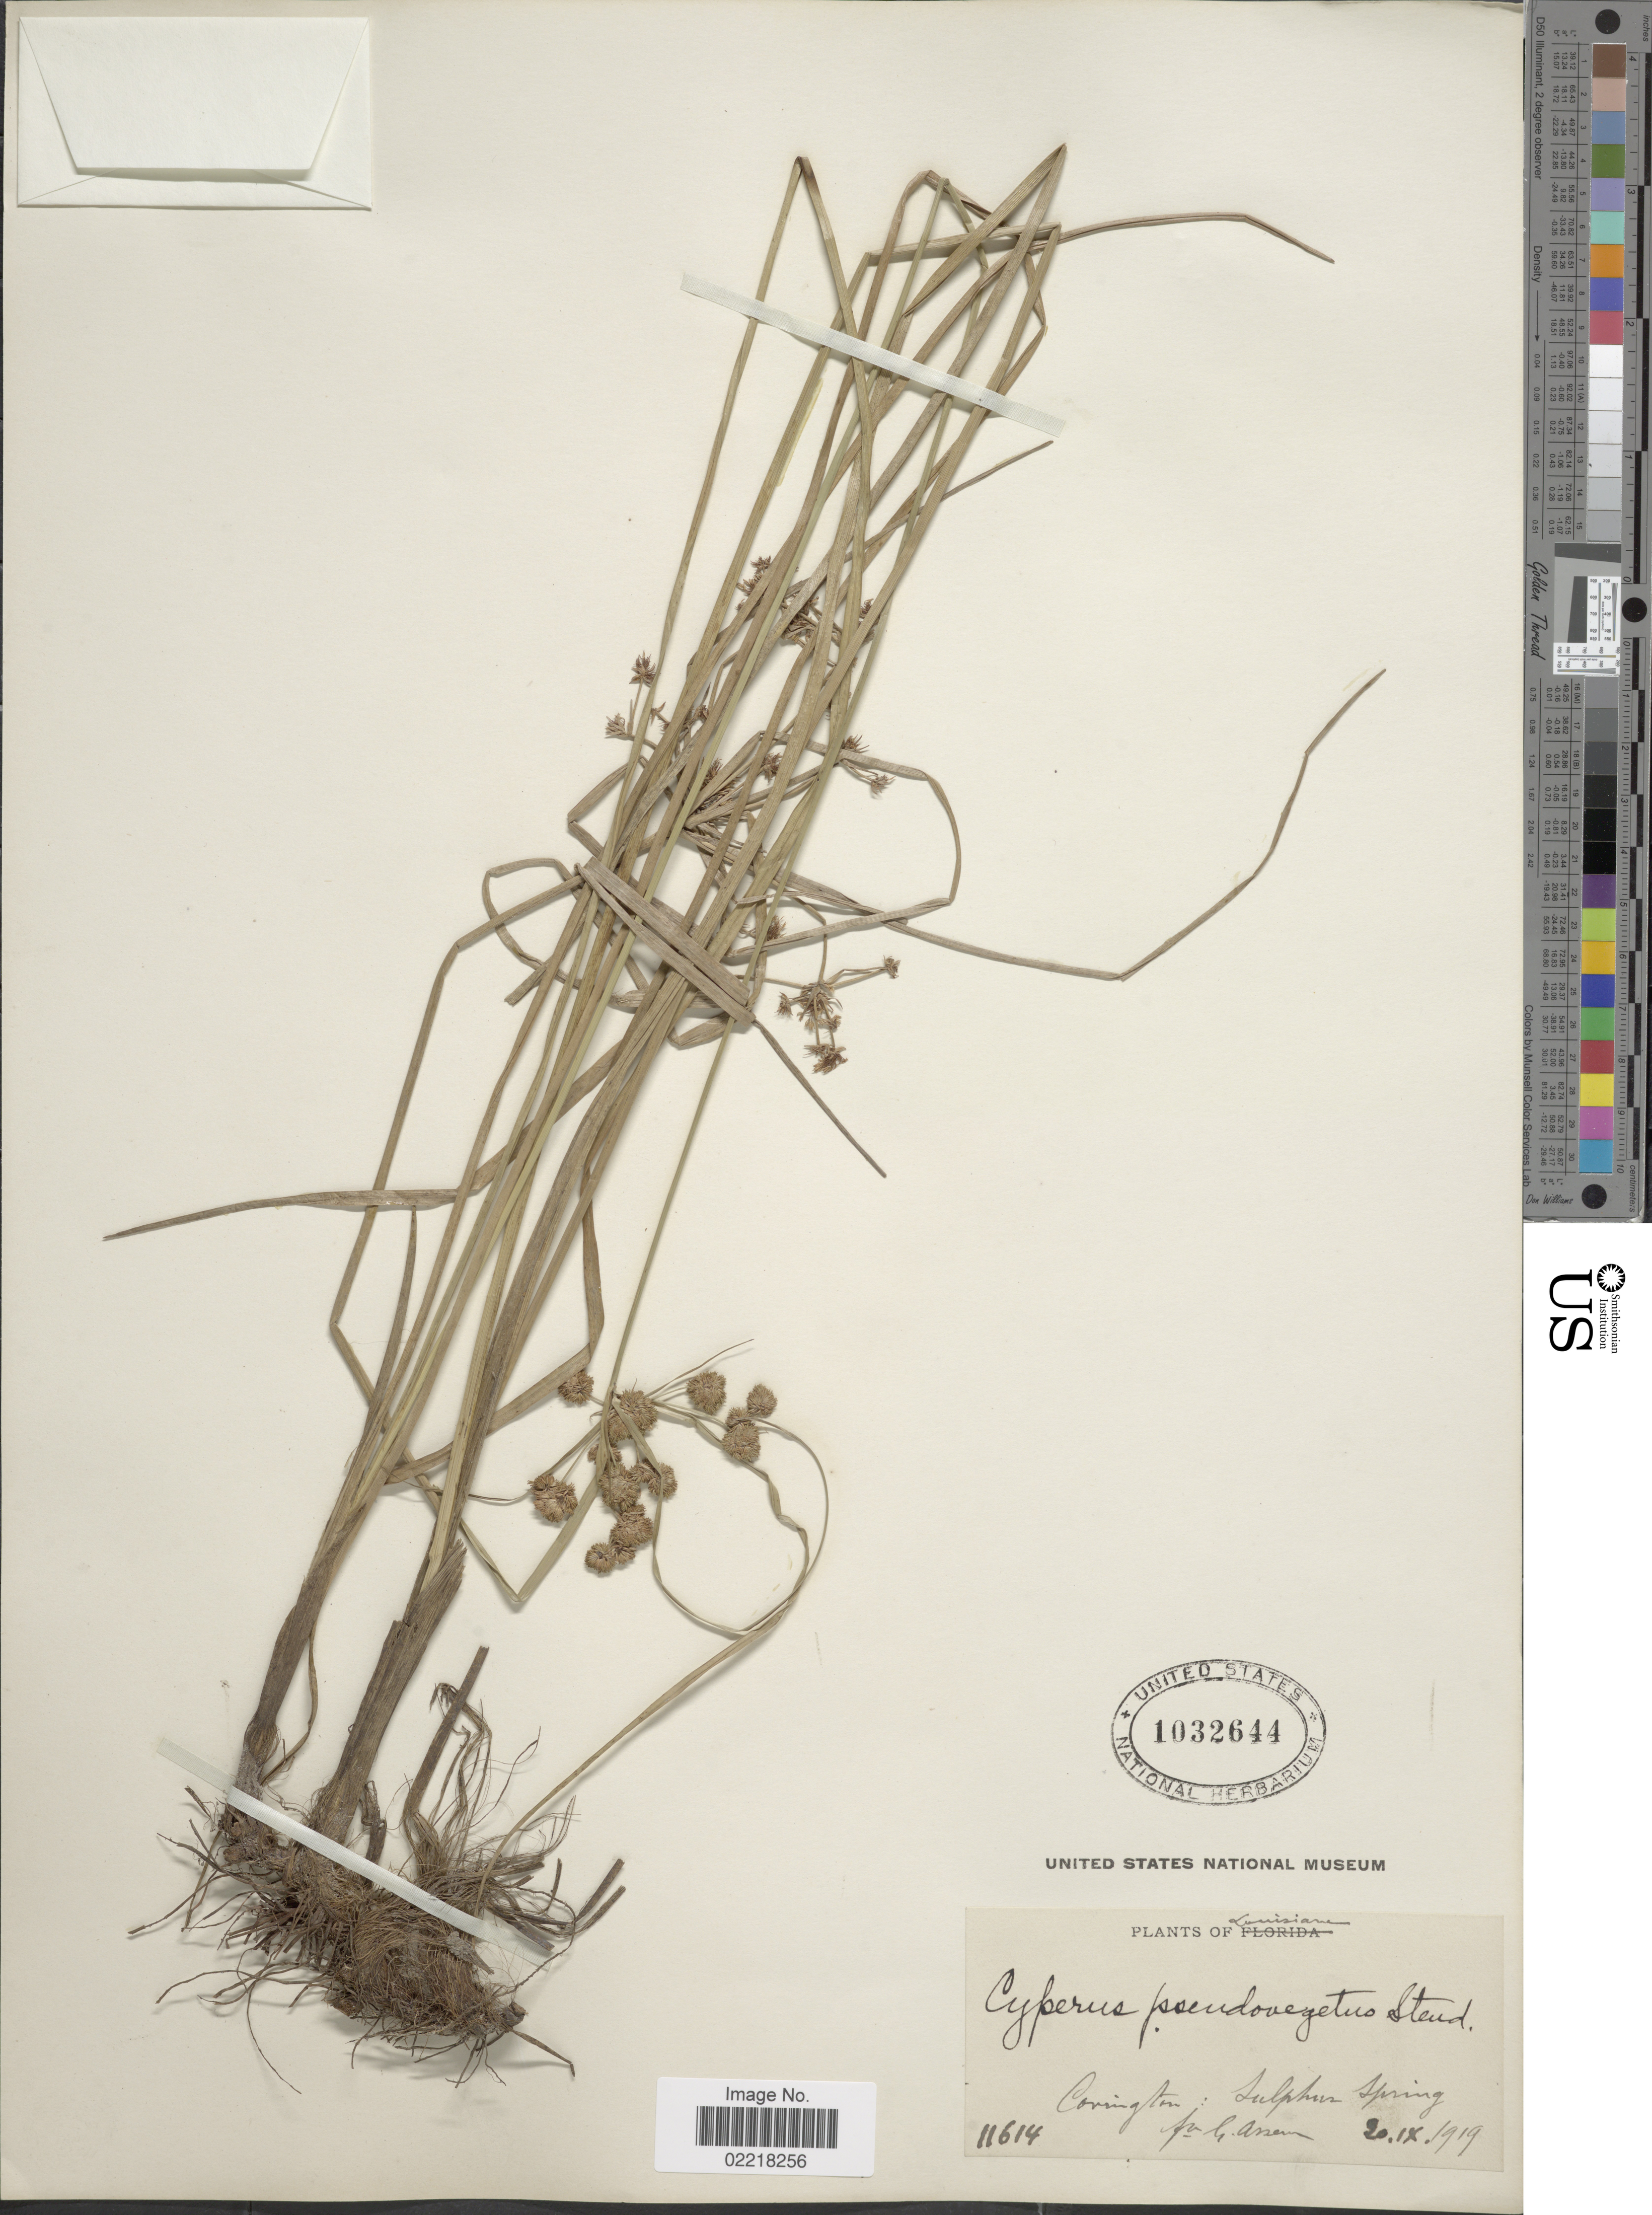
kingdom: Plantae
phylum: Tracheophyta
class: Liliopsida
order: Poales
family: Cyperaceae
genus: Cyperus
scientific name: Cyperus pseudovegetus Steud.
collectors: Bro. G. Arsène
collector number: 11614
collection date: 1919-09-20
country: United States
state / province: Louisiana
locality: Covington, Sulphur Springs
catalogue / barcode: US 1032644